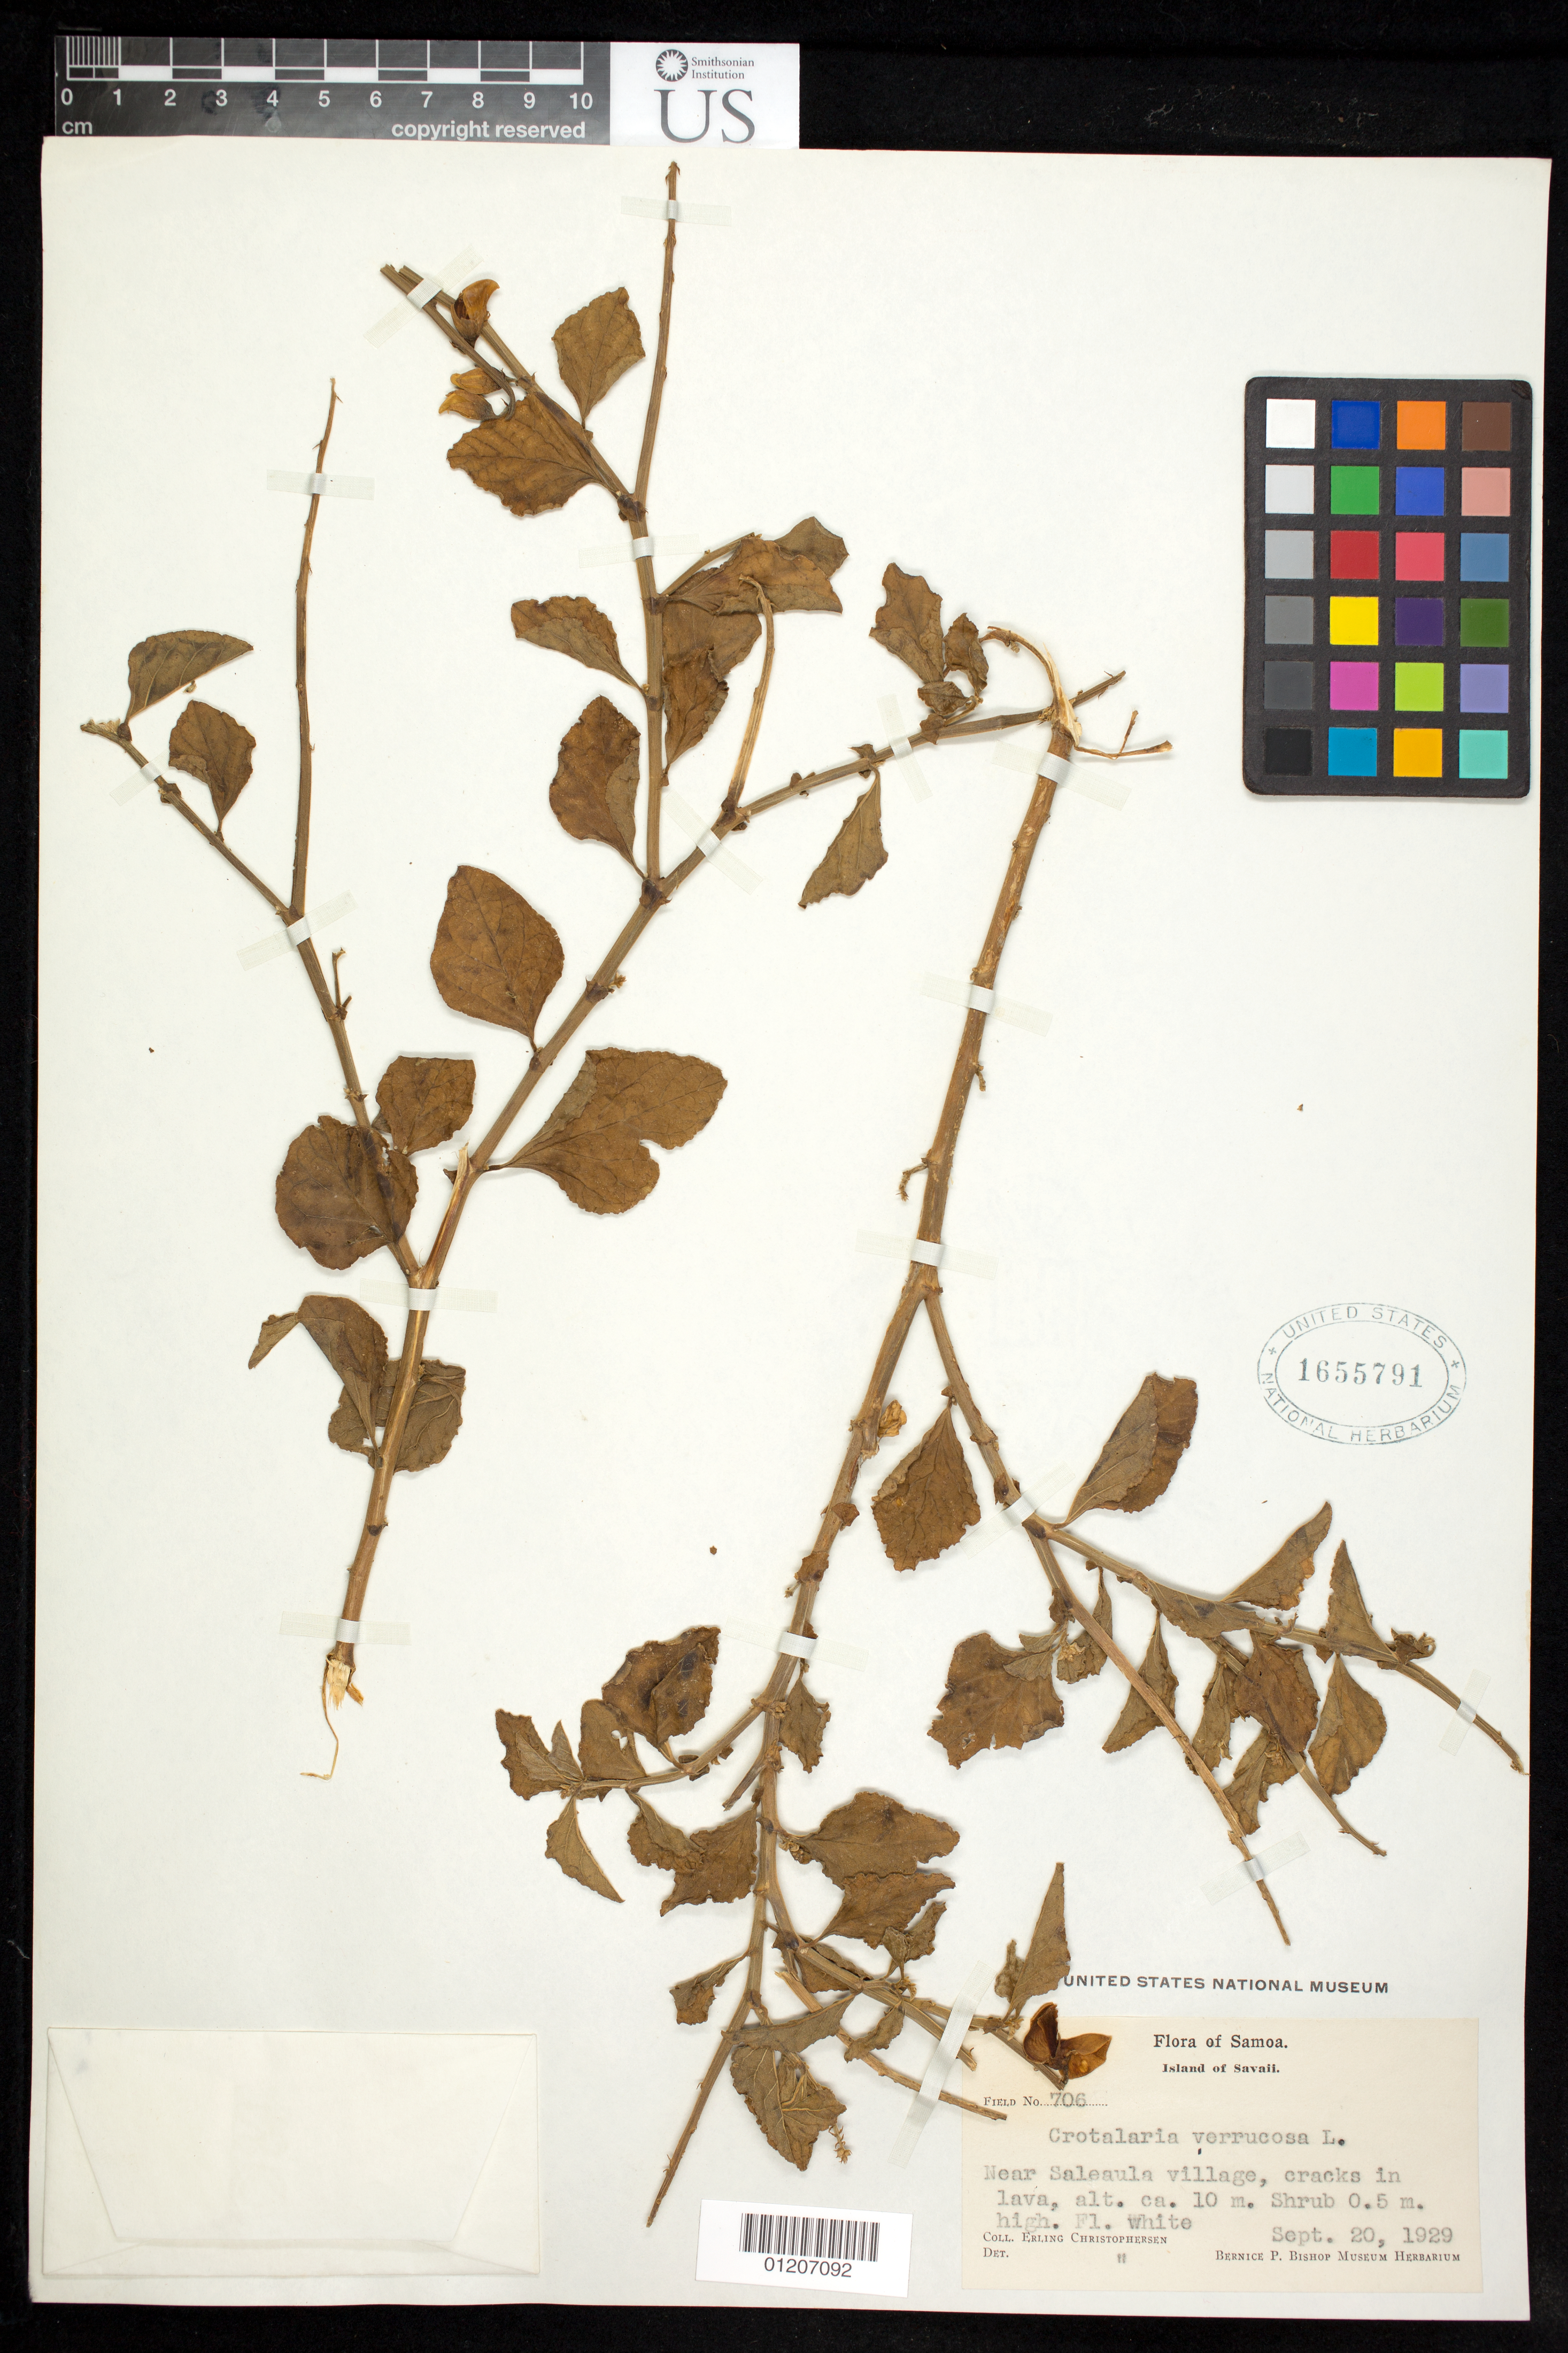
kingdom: Plantae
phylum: Tracheophyta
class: Magnoliopsida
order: Fabales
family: Fabaceae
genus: Crotalaria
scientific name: Crotalaria verrucosa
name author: L.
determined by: Christophersen, Erling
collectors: E. Christophersen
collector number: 706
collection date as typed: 20 Sep 1929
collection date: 1929-09-20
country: Samoa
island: Savai'i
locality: Samoa, Near Saleaula village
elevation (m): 10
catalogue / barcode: US 1655791